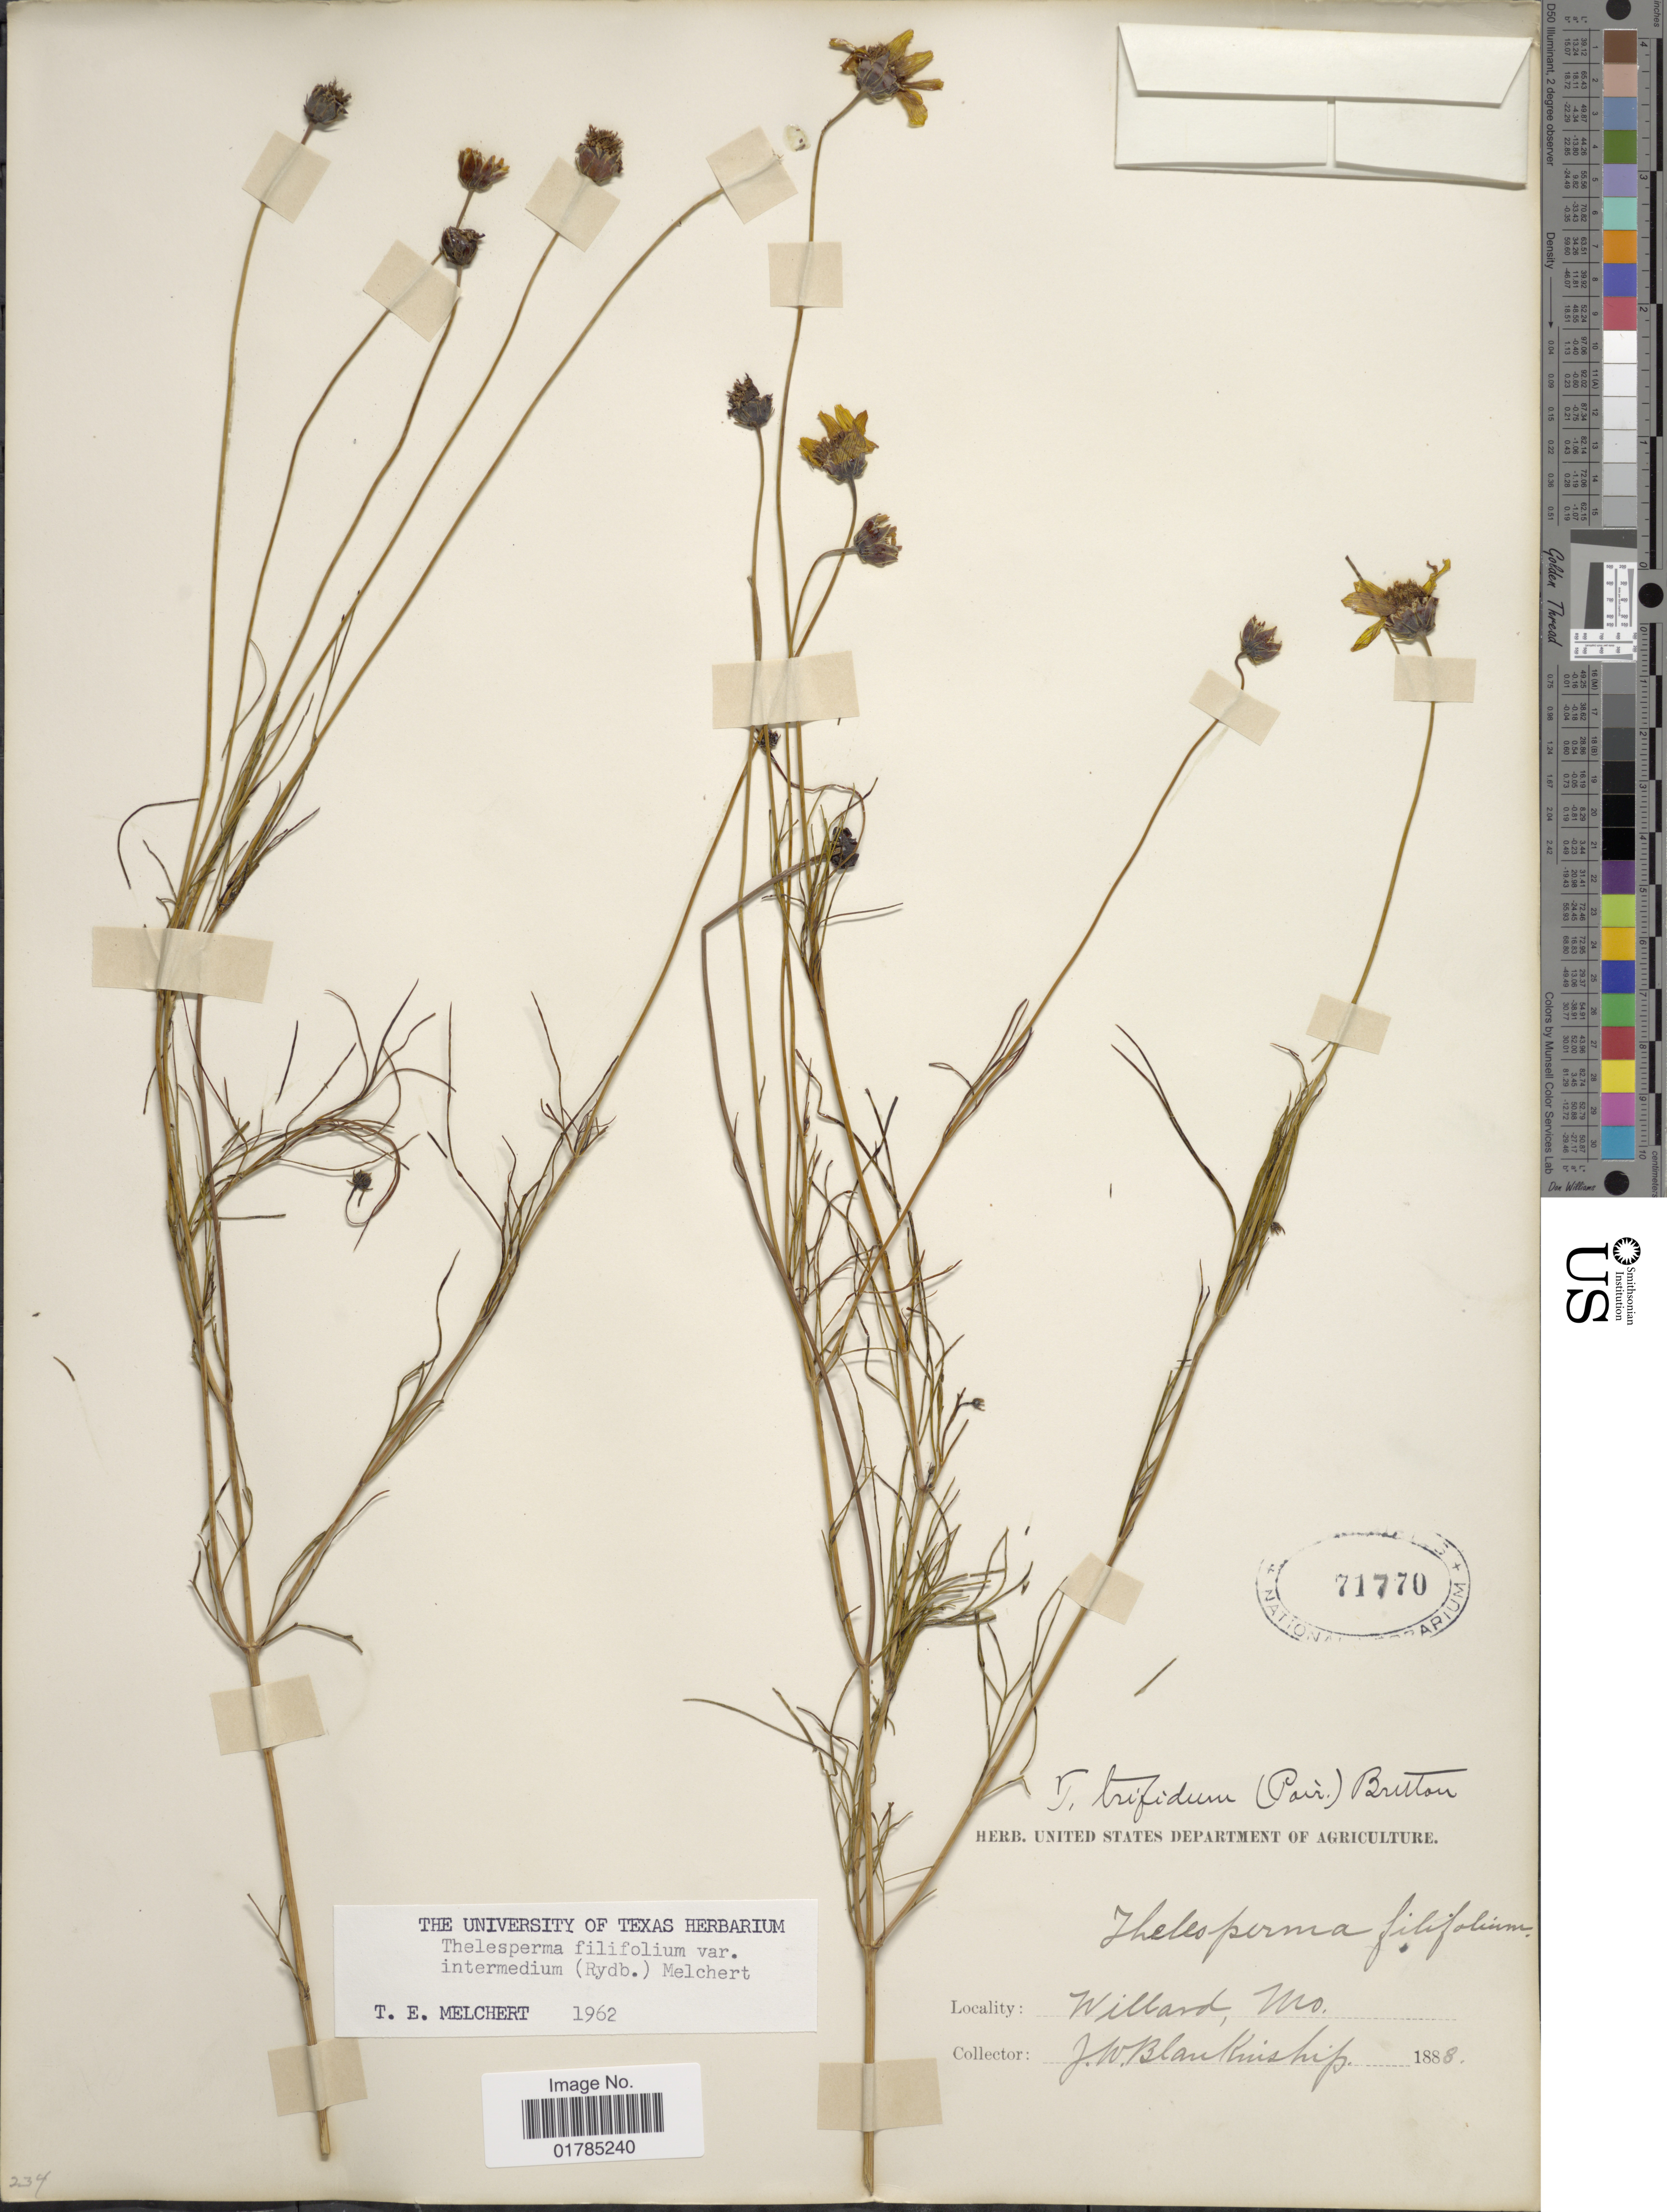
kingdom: Plantae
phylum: Tracheophyta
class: Magnoliopsida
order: Asterales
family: Asteraceae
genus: Thelesperma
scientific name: Thelesperma filifolium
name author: (Hook.) A. Gray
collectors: J. W. Blankinship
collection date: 1888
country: United States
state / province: Missouri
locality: Willard, Mo.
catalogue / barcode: US 71770